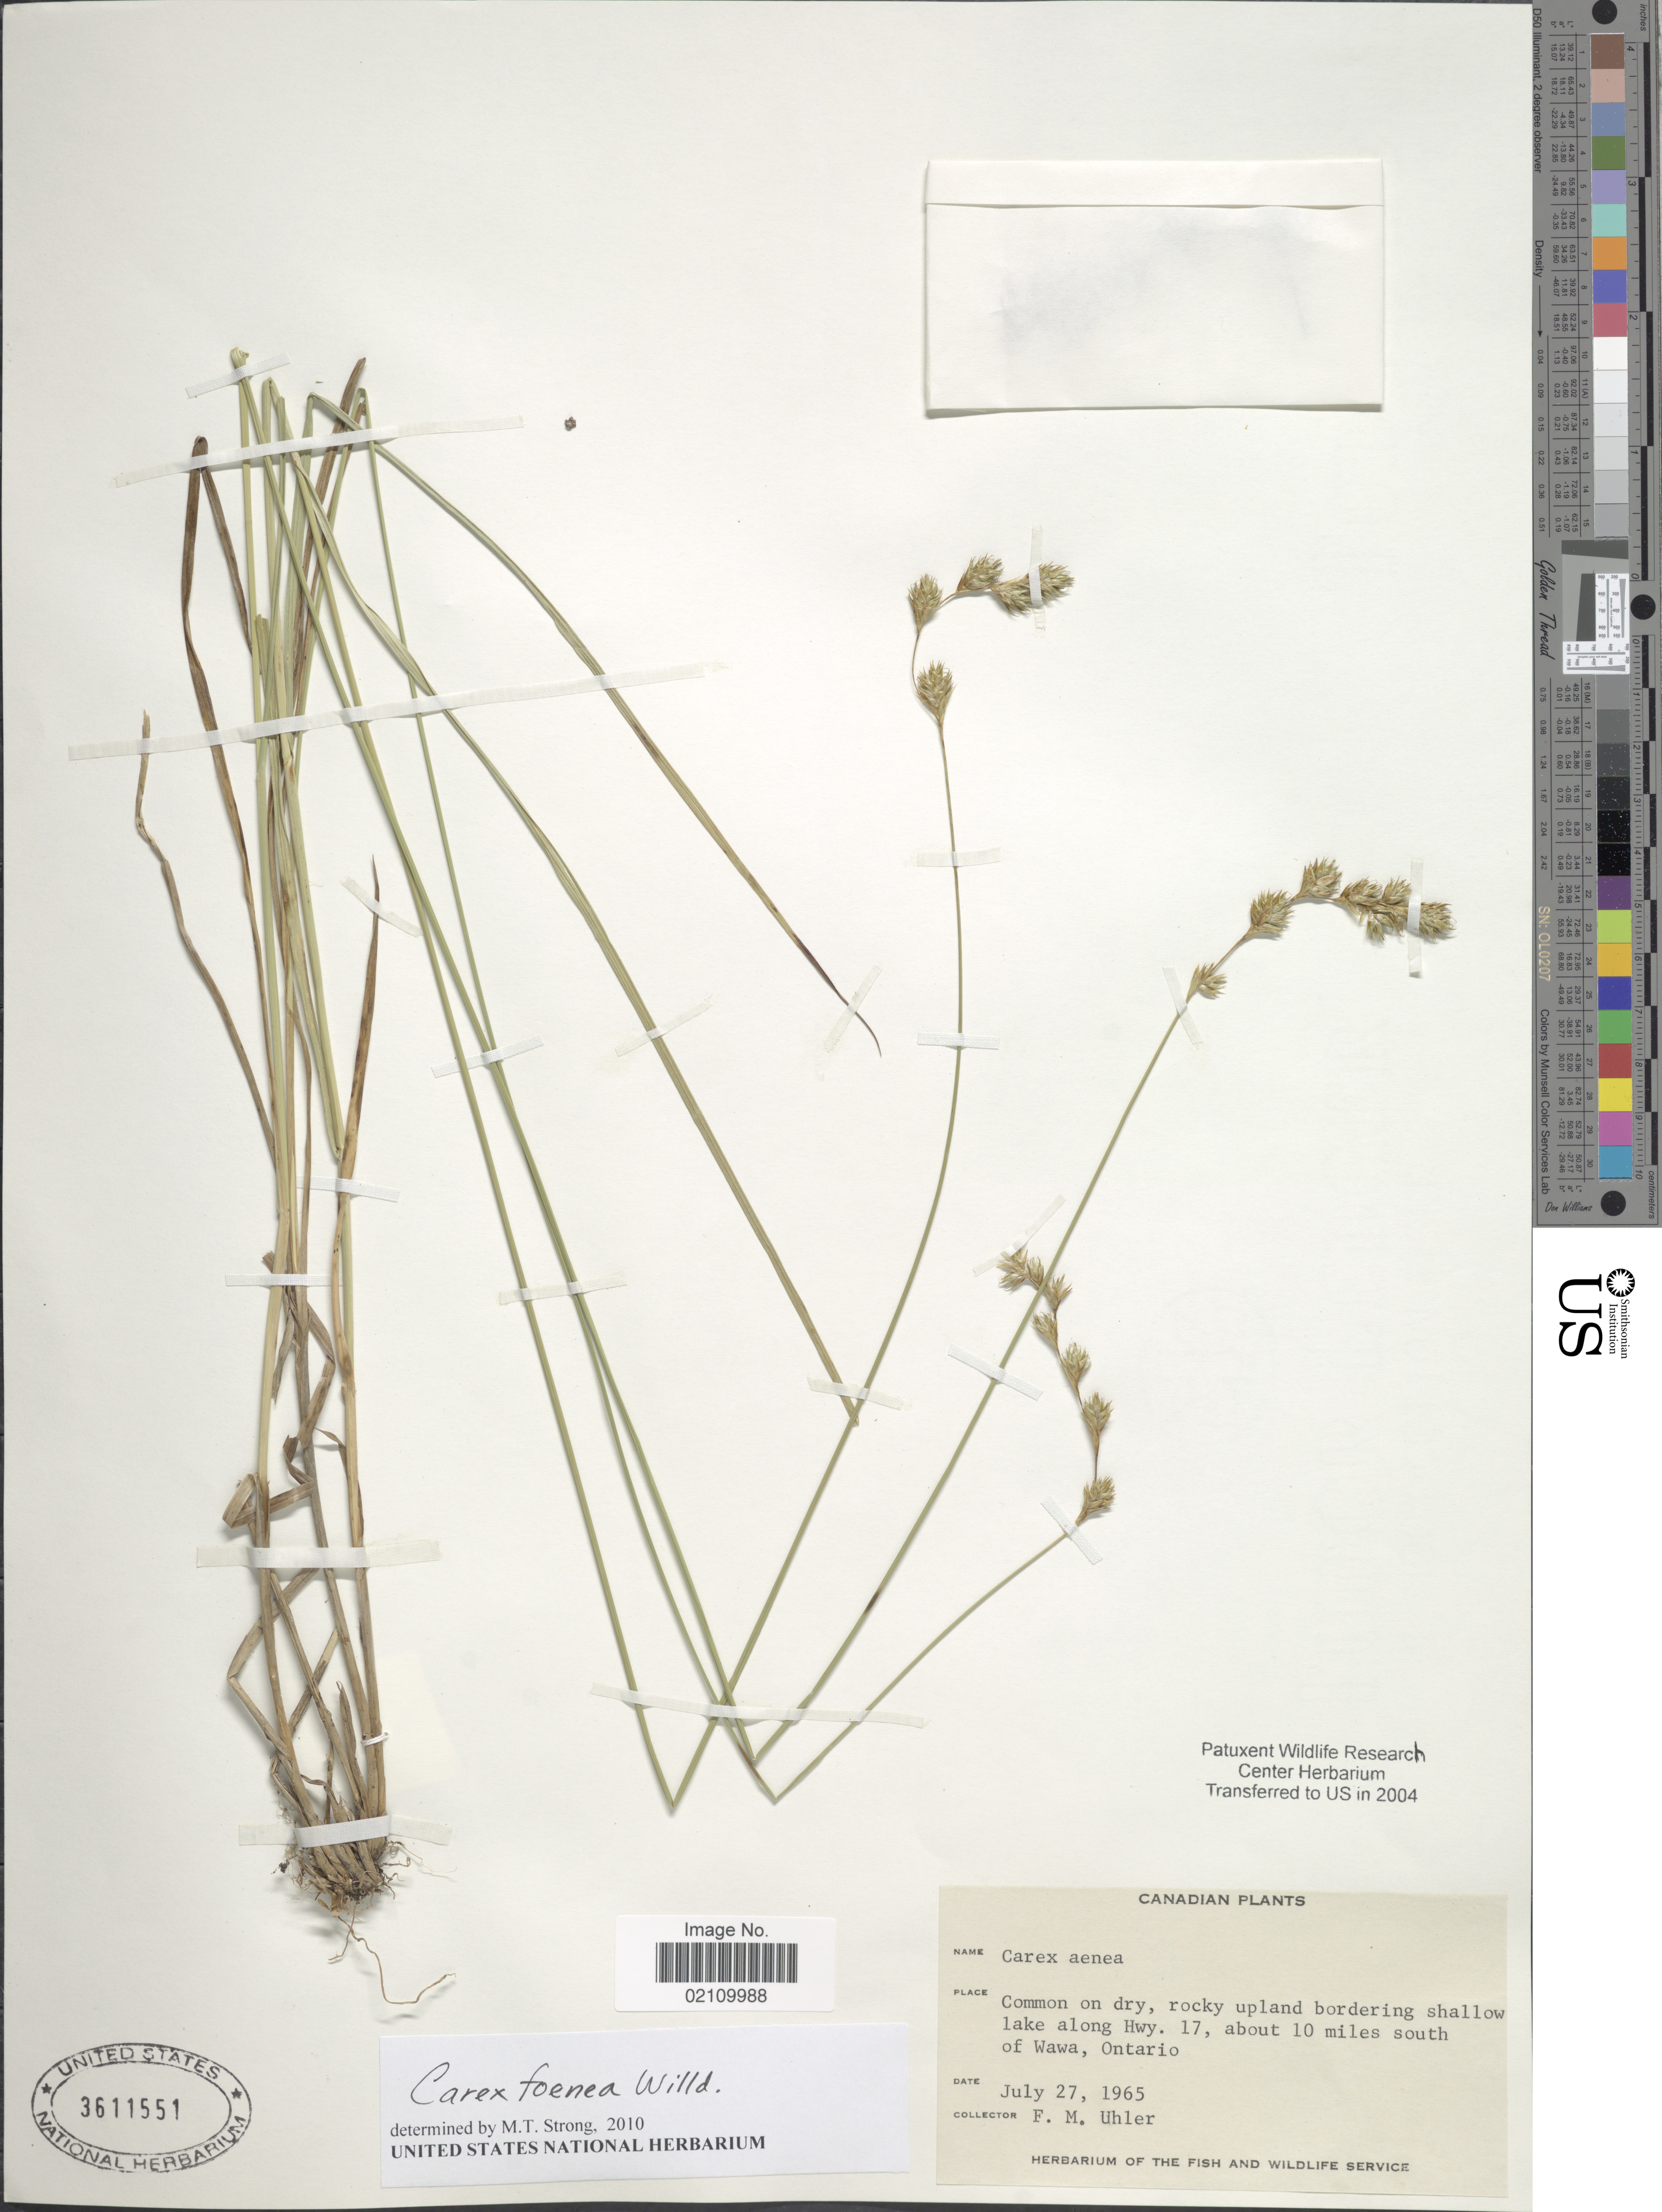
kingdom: Plantae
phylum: Tracheophyta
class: Liliopsida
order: Poales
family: Cyperaceae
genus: Carex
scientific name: Carex foenea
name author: Willd.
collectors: F. M. Uhler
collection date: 1965-07-27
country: Canada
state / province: Ontario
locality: Rocky upland bordering shallow lake along Hwy. 17, about 10 miles south of Wawa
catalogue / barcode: US 3611551